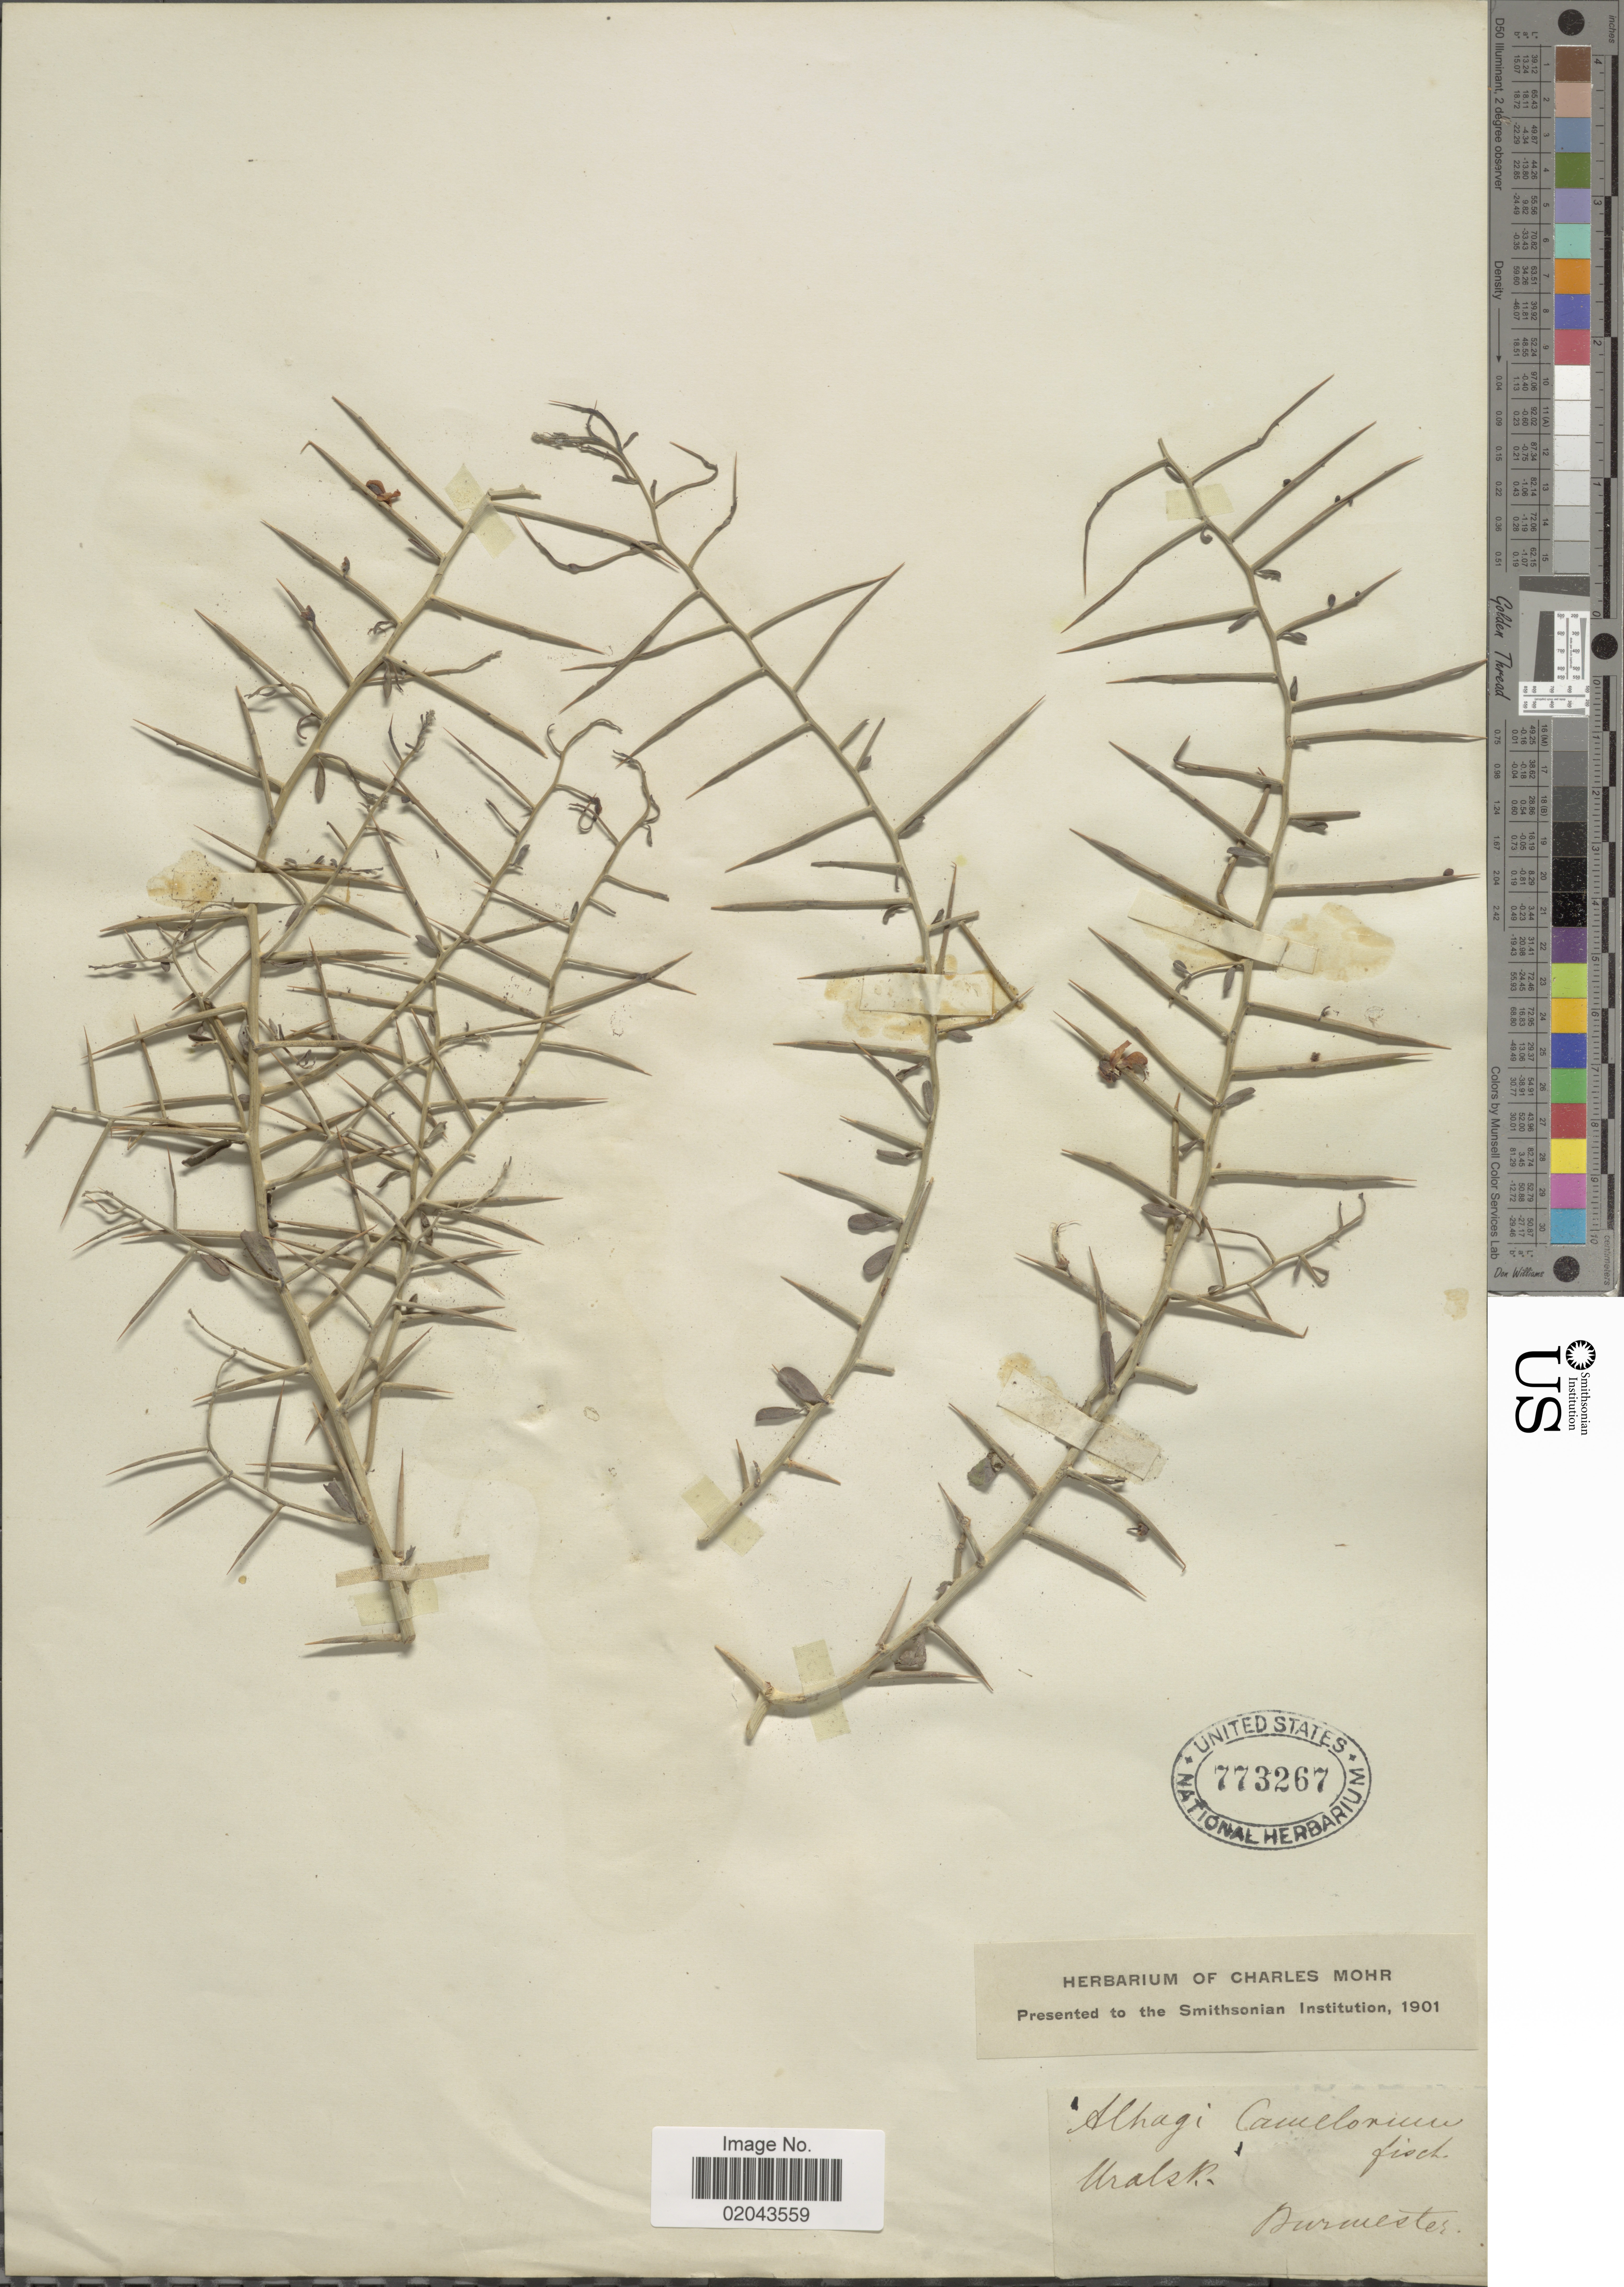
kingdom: Plantae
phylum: Tracheophyta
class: Magnoliopsida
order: Fabales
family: Fabaceae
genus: Alhagi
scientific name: Alhagi camelorum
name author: Fisch.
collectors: Burmester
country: Russian Federation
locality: Uralsk.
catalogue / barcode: US 773267